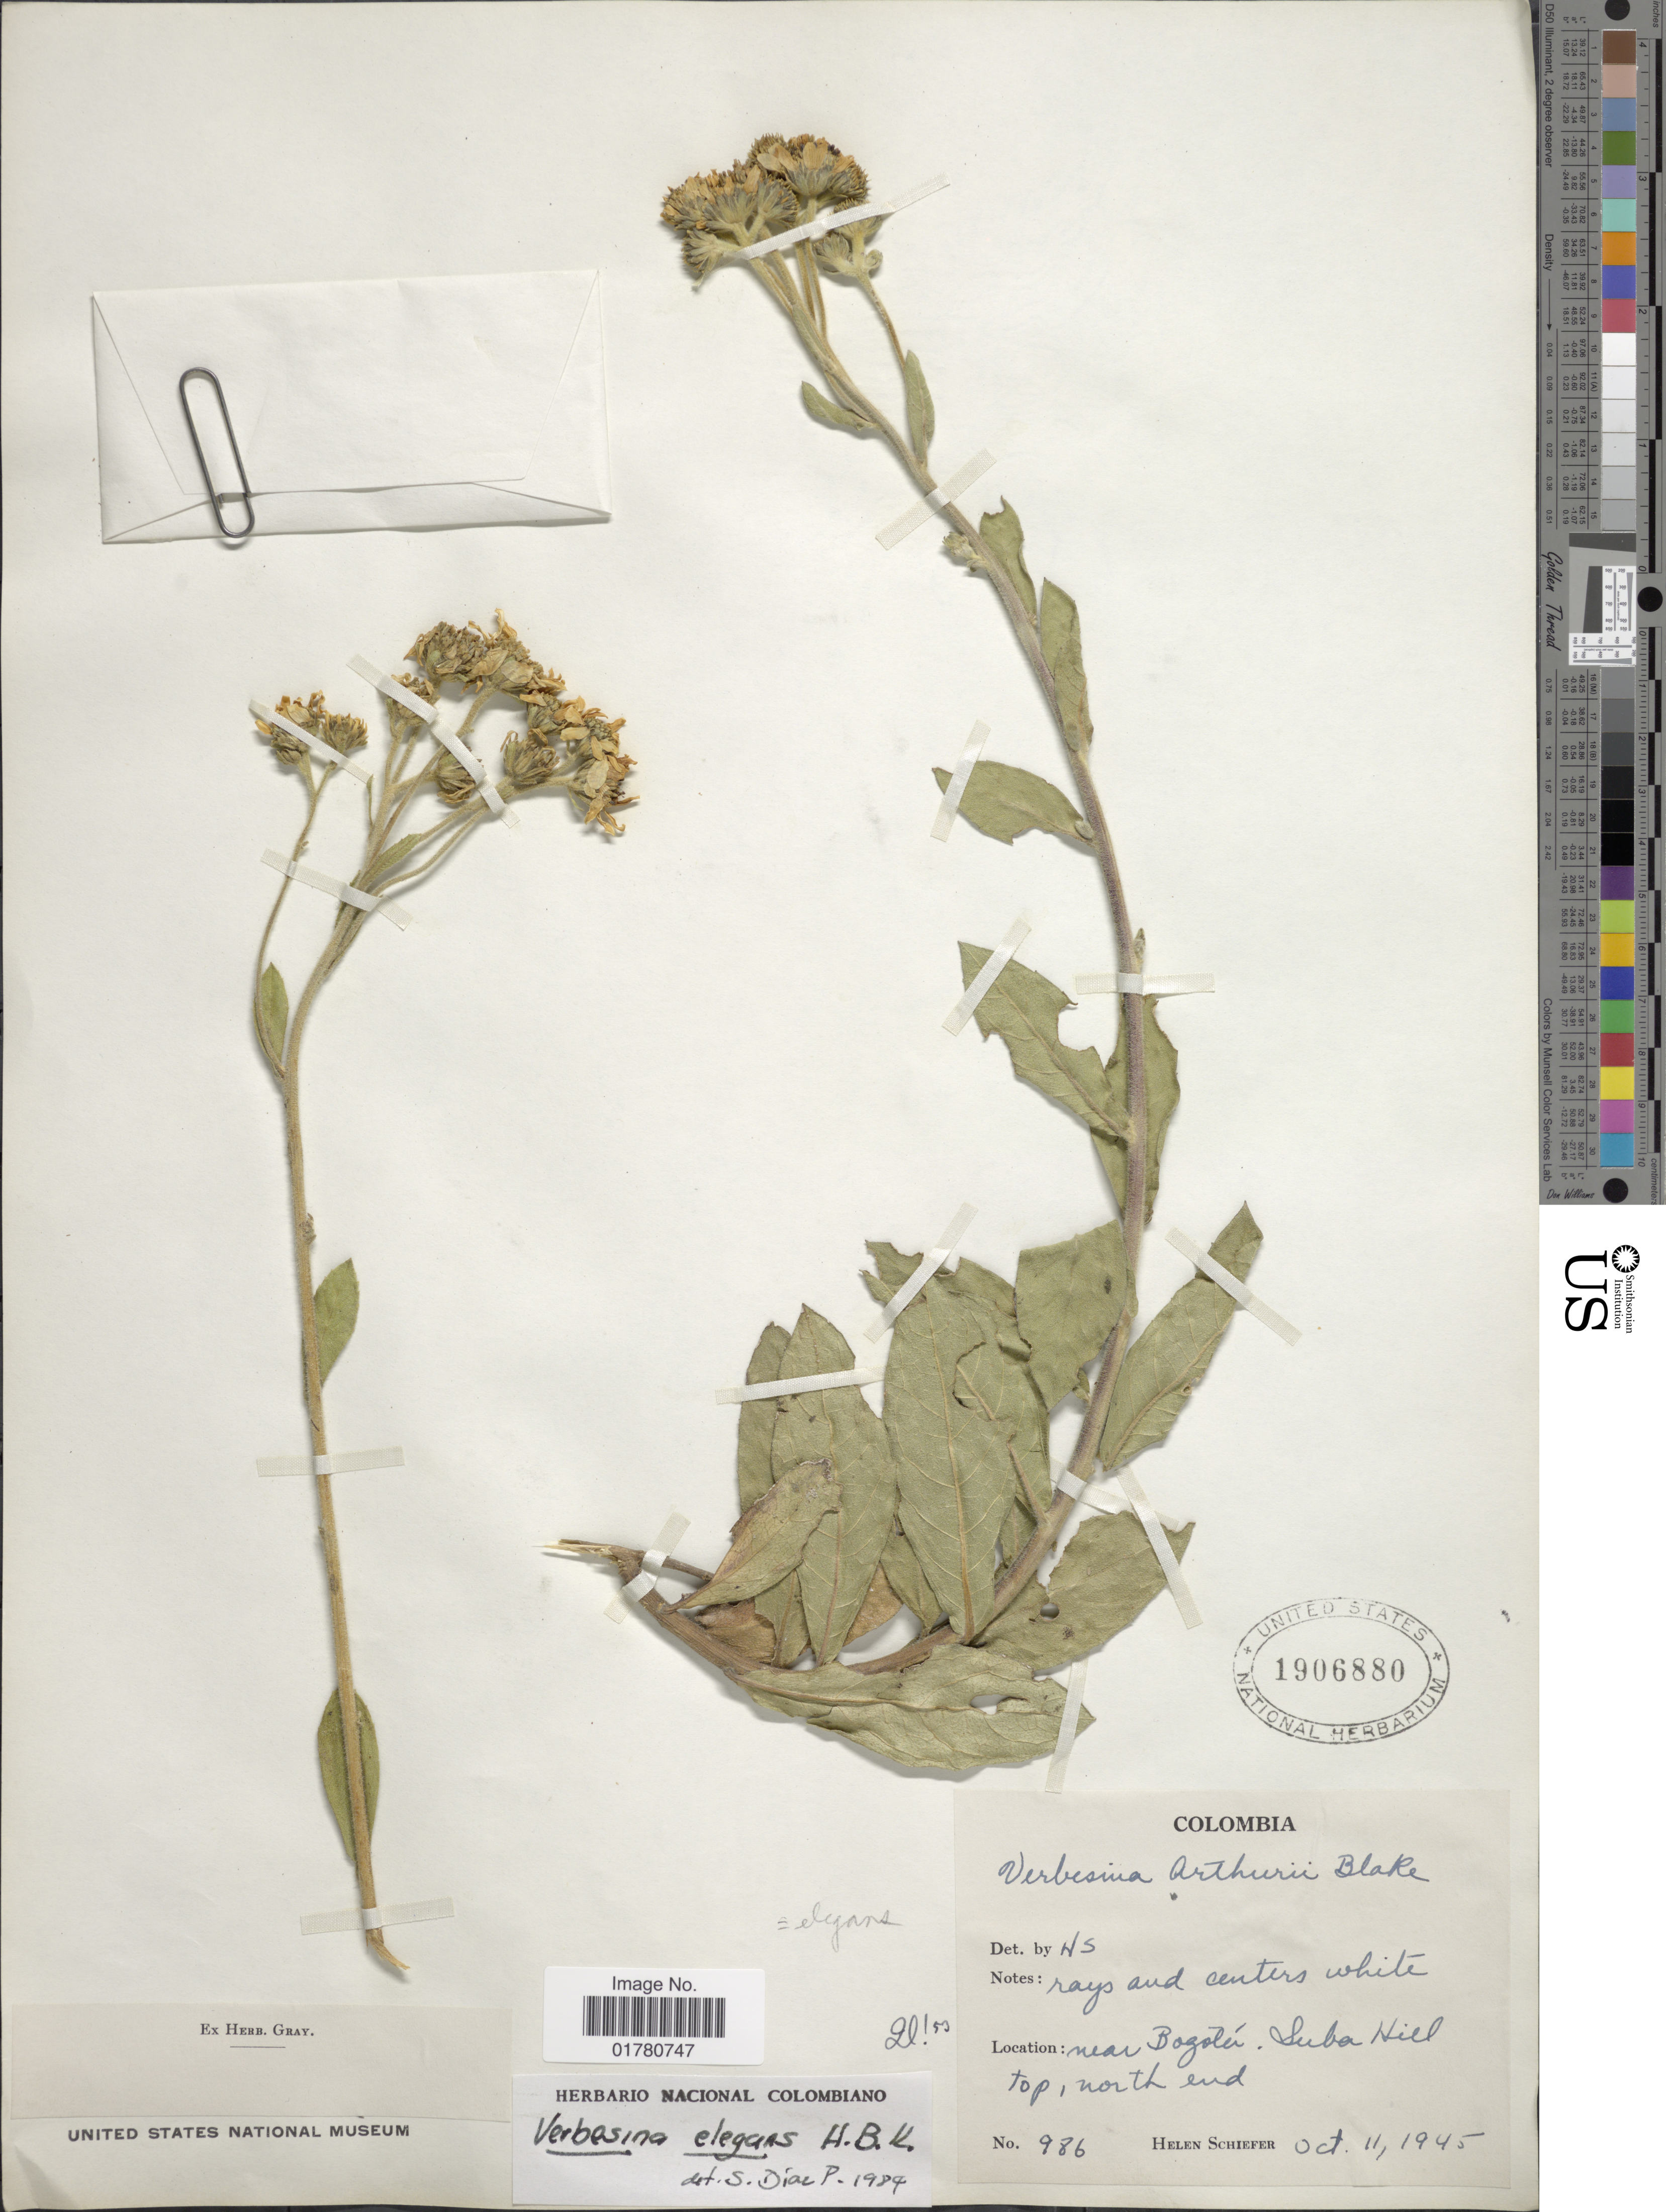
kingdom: Plantae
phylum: Tracheophyta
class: Magnoliopsida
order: Asterales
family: Asteraceae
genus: Verbesina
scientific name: Verbesina elegans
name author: Kunth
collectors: H. Schiefer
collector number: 986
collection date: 1945-10-11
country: Colombia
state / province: Bogota D.C.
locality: Near Bogotá, Suba Hill top, north end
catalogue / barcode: US 1906880